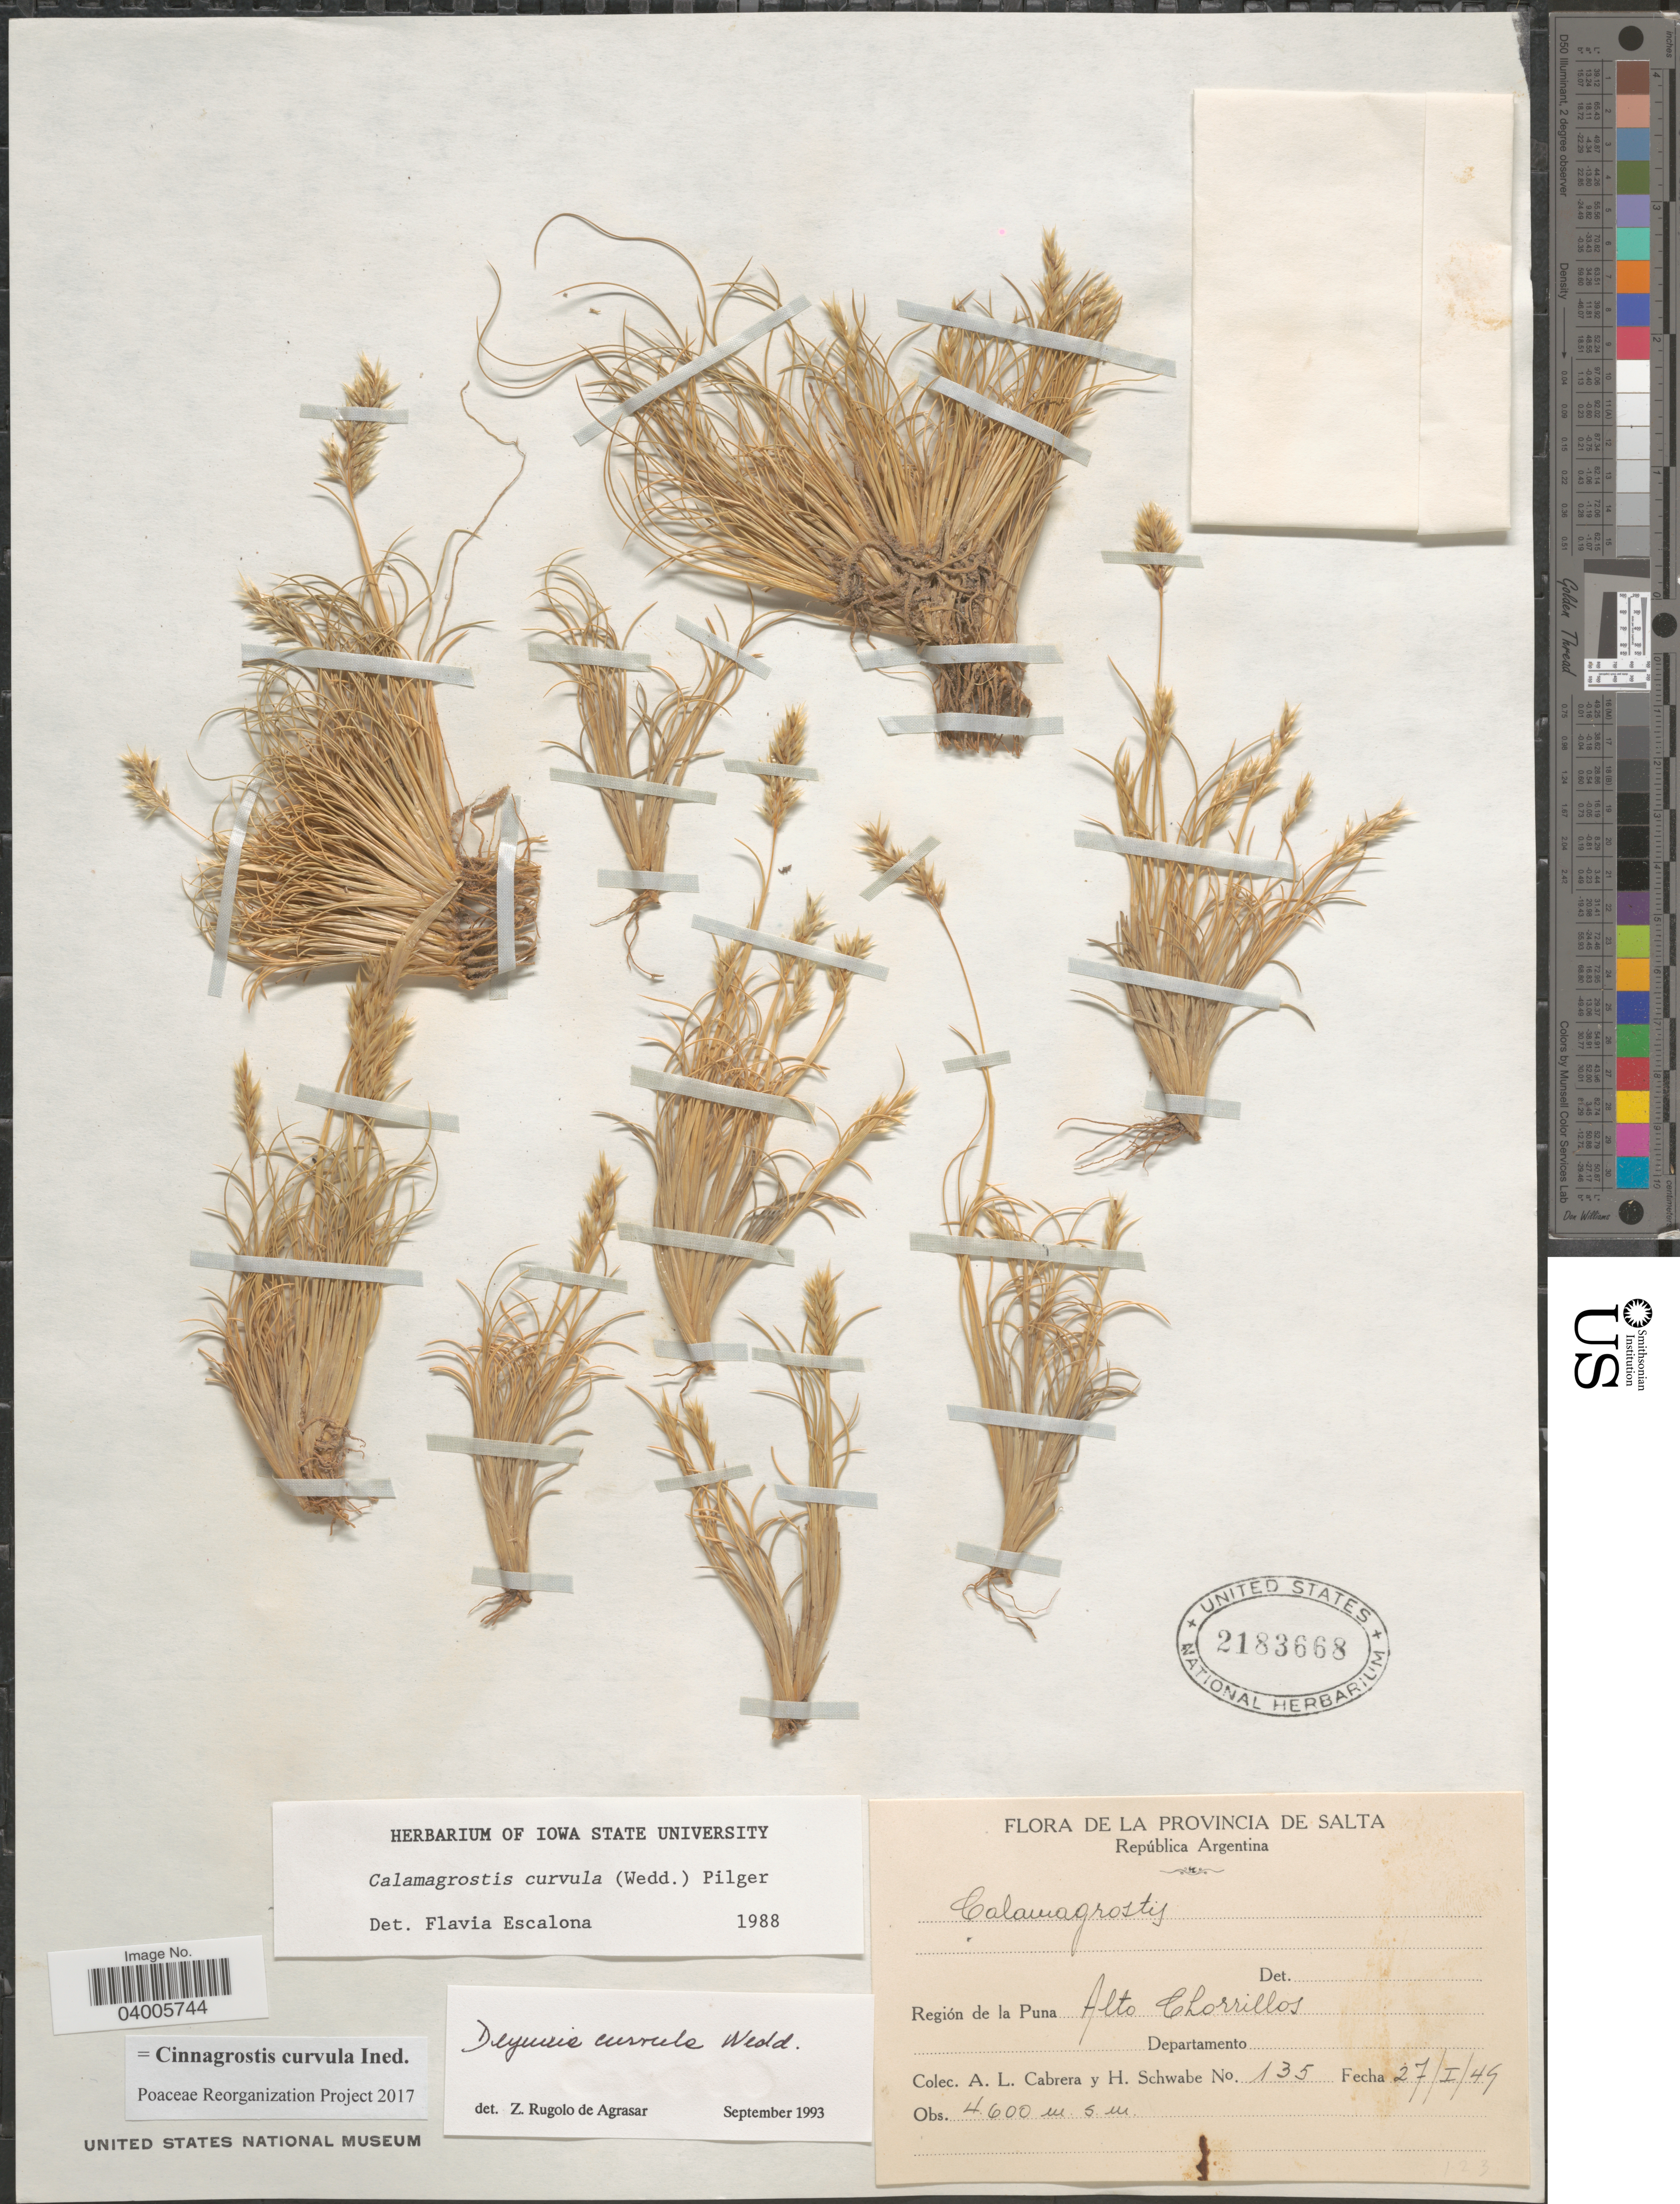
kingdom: Plantae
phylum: Tracheophyta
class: Liliopsida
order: Poales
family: Poaceae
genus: Cinnagrostis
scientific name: Cinnagrostis curvula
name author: (Wedd.) P.M. Peterson et al.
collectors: A. L. Cabrera & H. Schwabe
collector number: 135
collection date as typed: Transcribed d/m/y: 27/1/49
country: Argentina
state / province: Salta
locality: Región de la Puna Alto Chorrillos.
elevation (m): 4600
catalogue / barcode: US 2183668